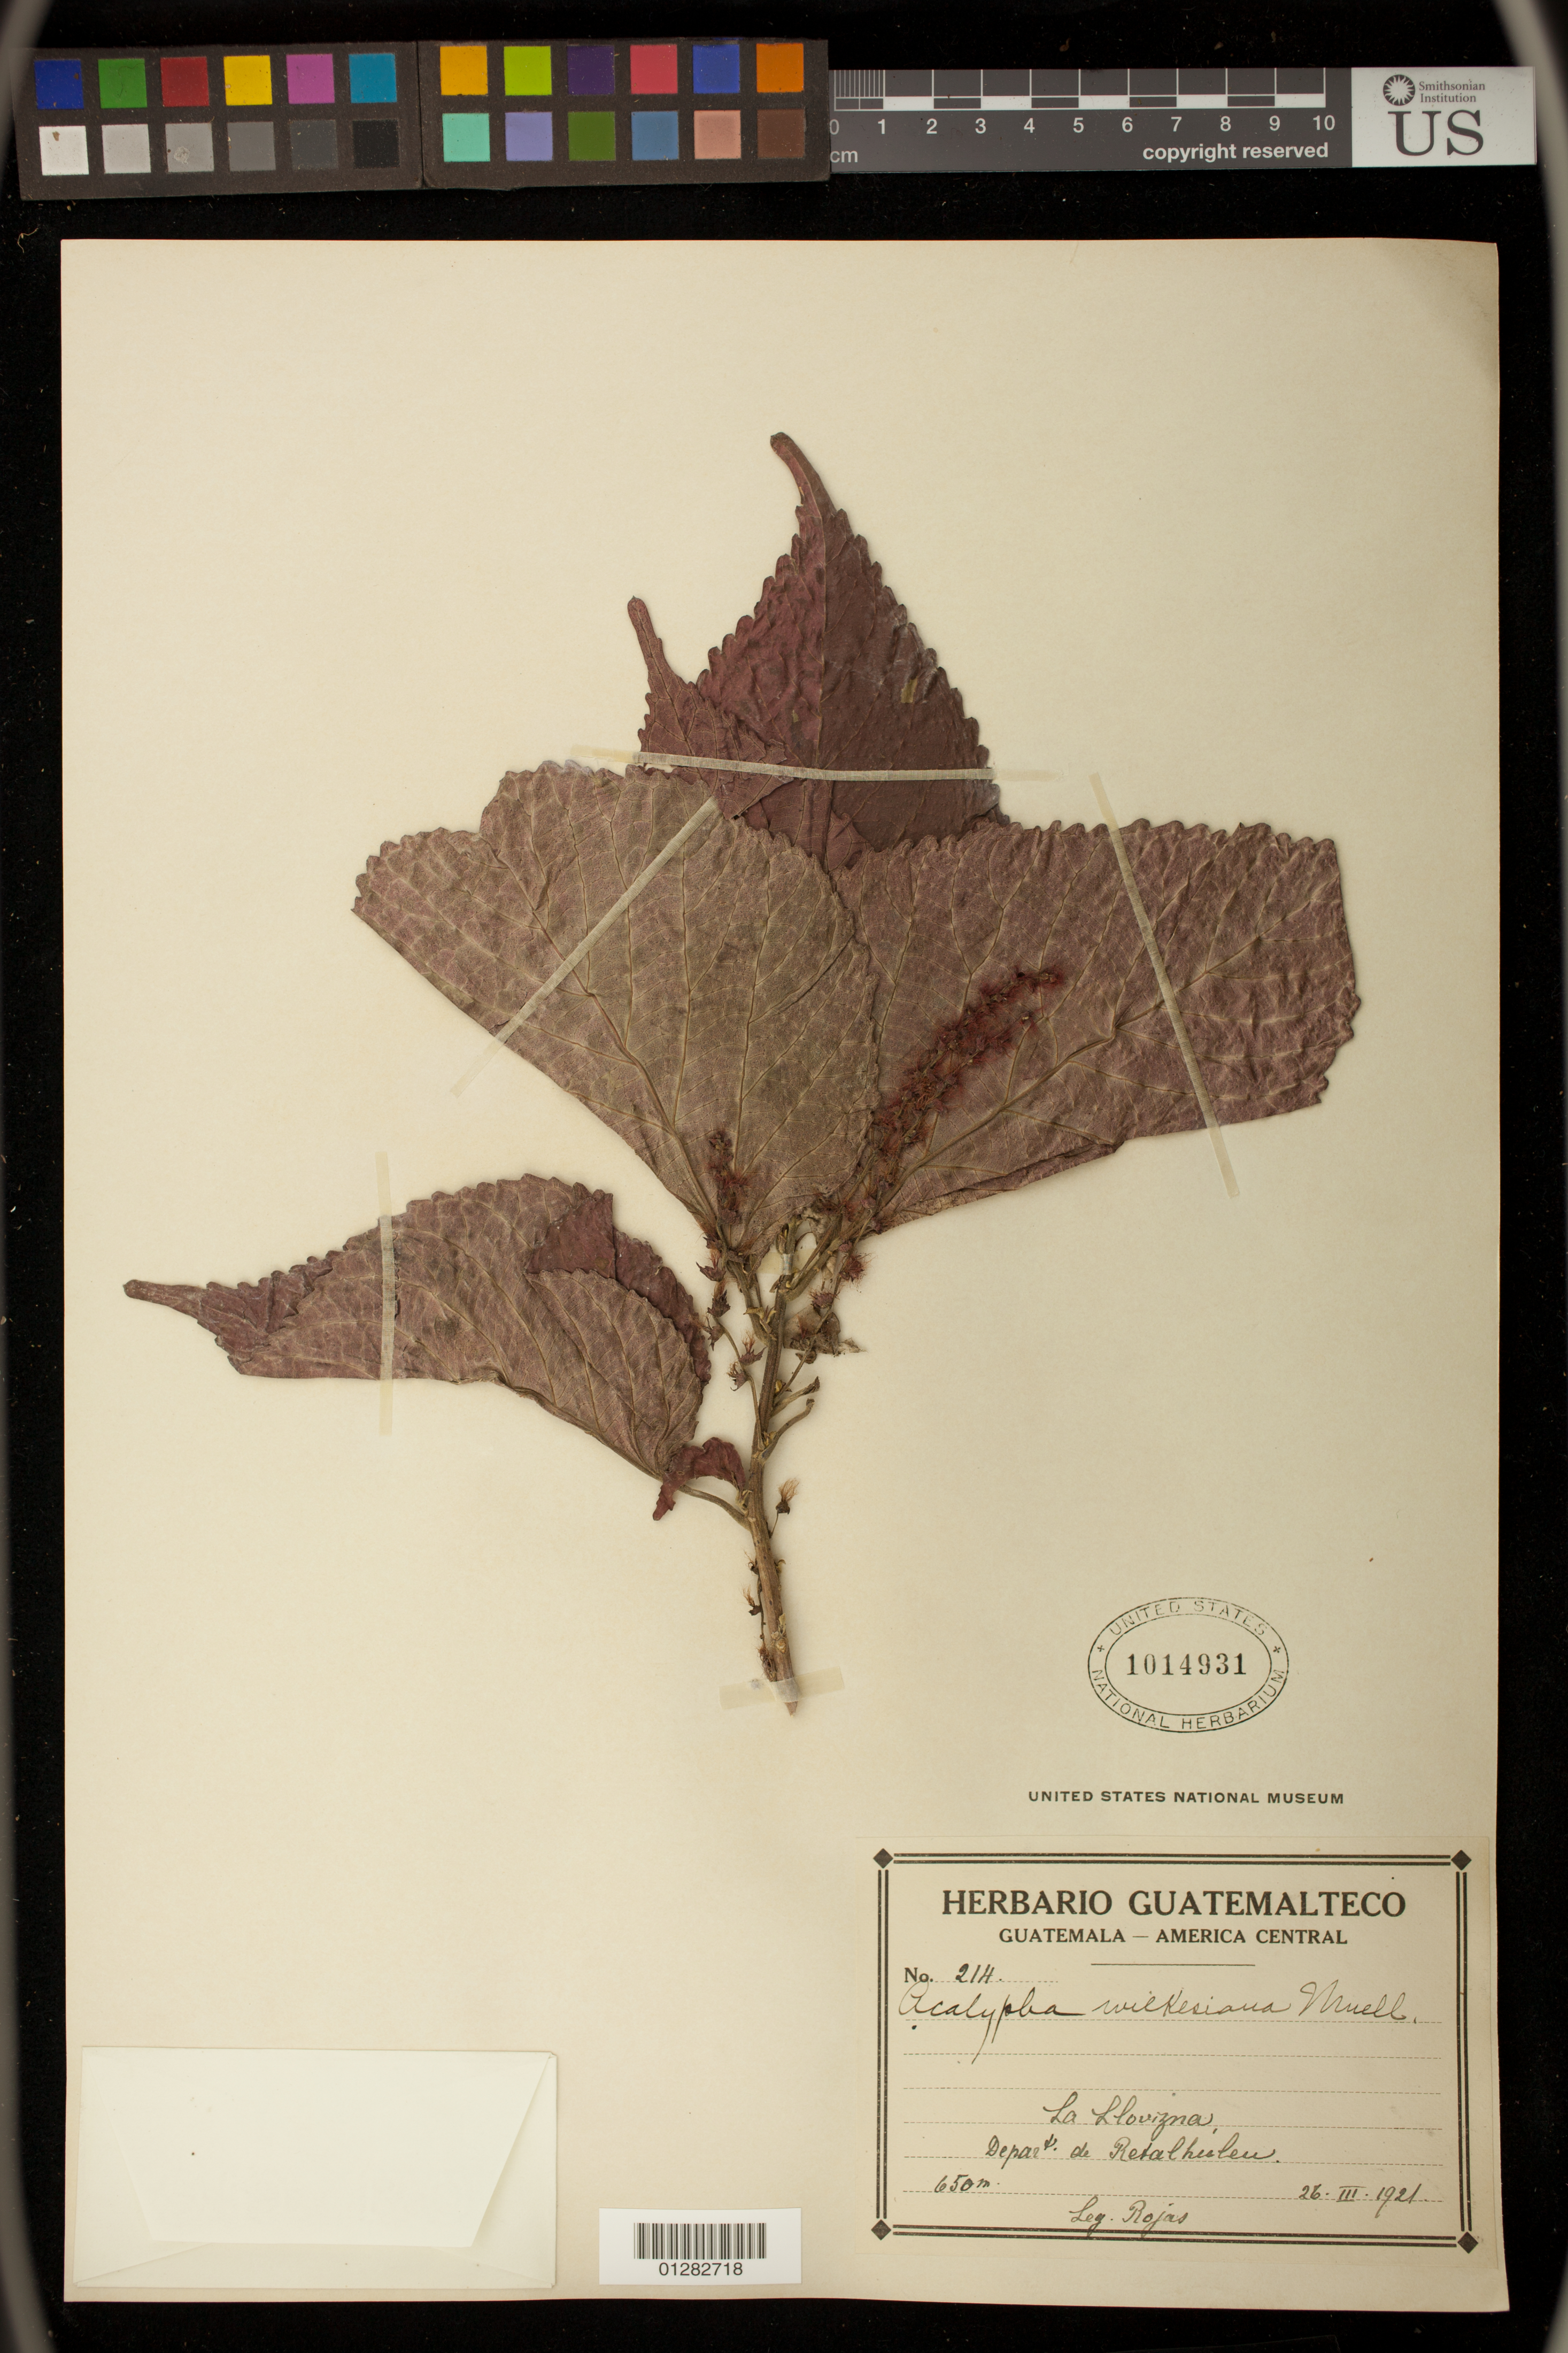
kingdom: Plantae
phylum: Tracheophyta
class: Magnoliopsida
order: Malpighiales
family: Euphorbiaceae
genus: Acalypha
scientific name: Acalypha wilkesiana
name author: Müll. Arg. in DC.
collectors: Rojas, --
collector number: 214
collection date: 1921-03-26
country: Guatemala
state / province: Retalhuleu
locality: La Llovizna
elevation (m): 198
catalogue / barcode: US 1014931